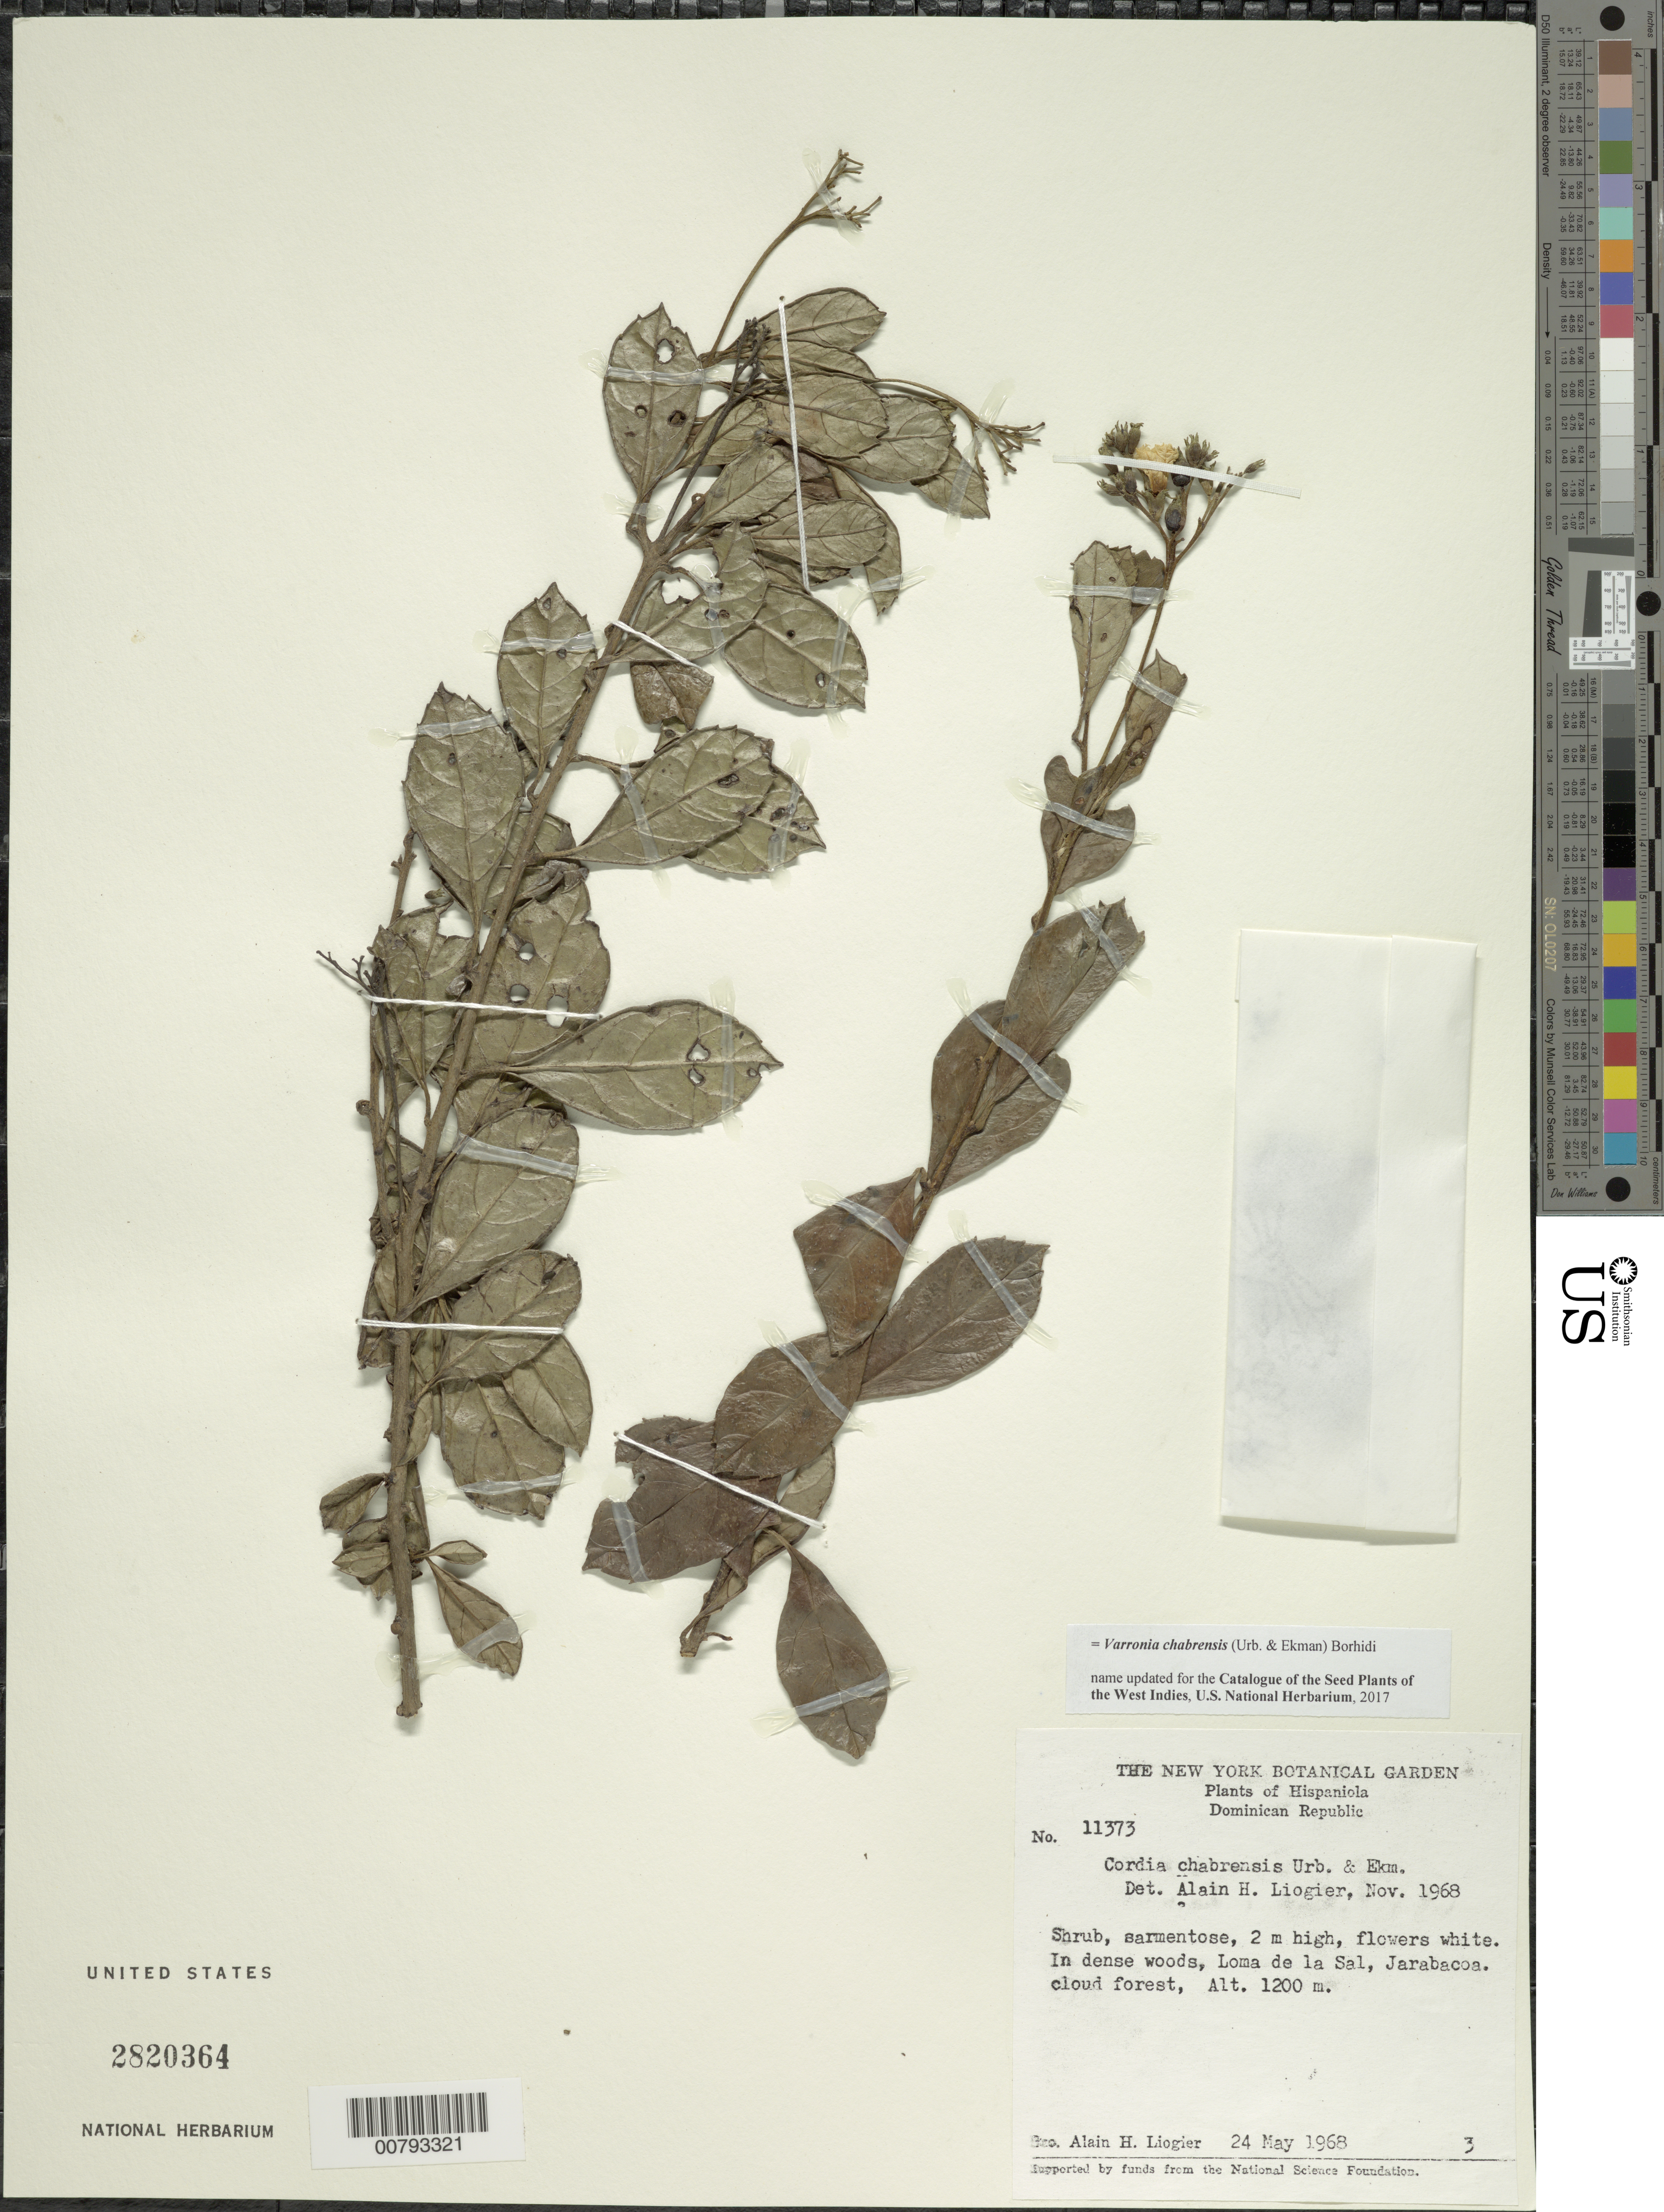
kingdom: Plantae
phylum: Tracheophyta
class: Magnoliopsida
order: Boraginales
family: Cordiaceae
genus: Varronia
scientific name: Varronia chabrensis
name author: (Urb. & Ekman) Borhidi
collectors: A. H. Liogier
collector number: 11373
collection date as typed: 24 May 1968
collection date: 1968-05-24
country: Dominican Republic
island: Hispaniola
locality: Jarabacoa, Loma de la Sal.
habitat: In dense woods, cloud forest.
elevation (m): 1200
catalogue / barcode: US 2820364